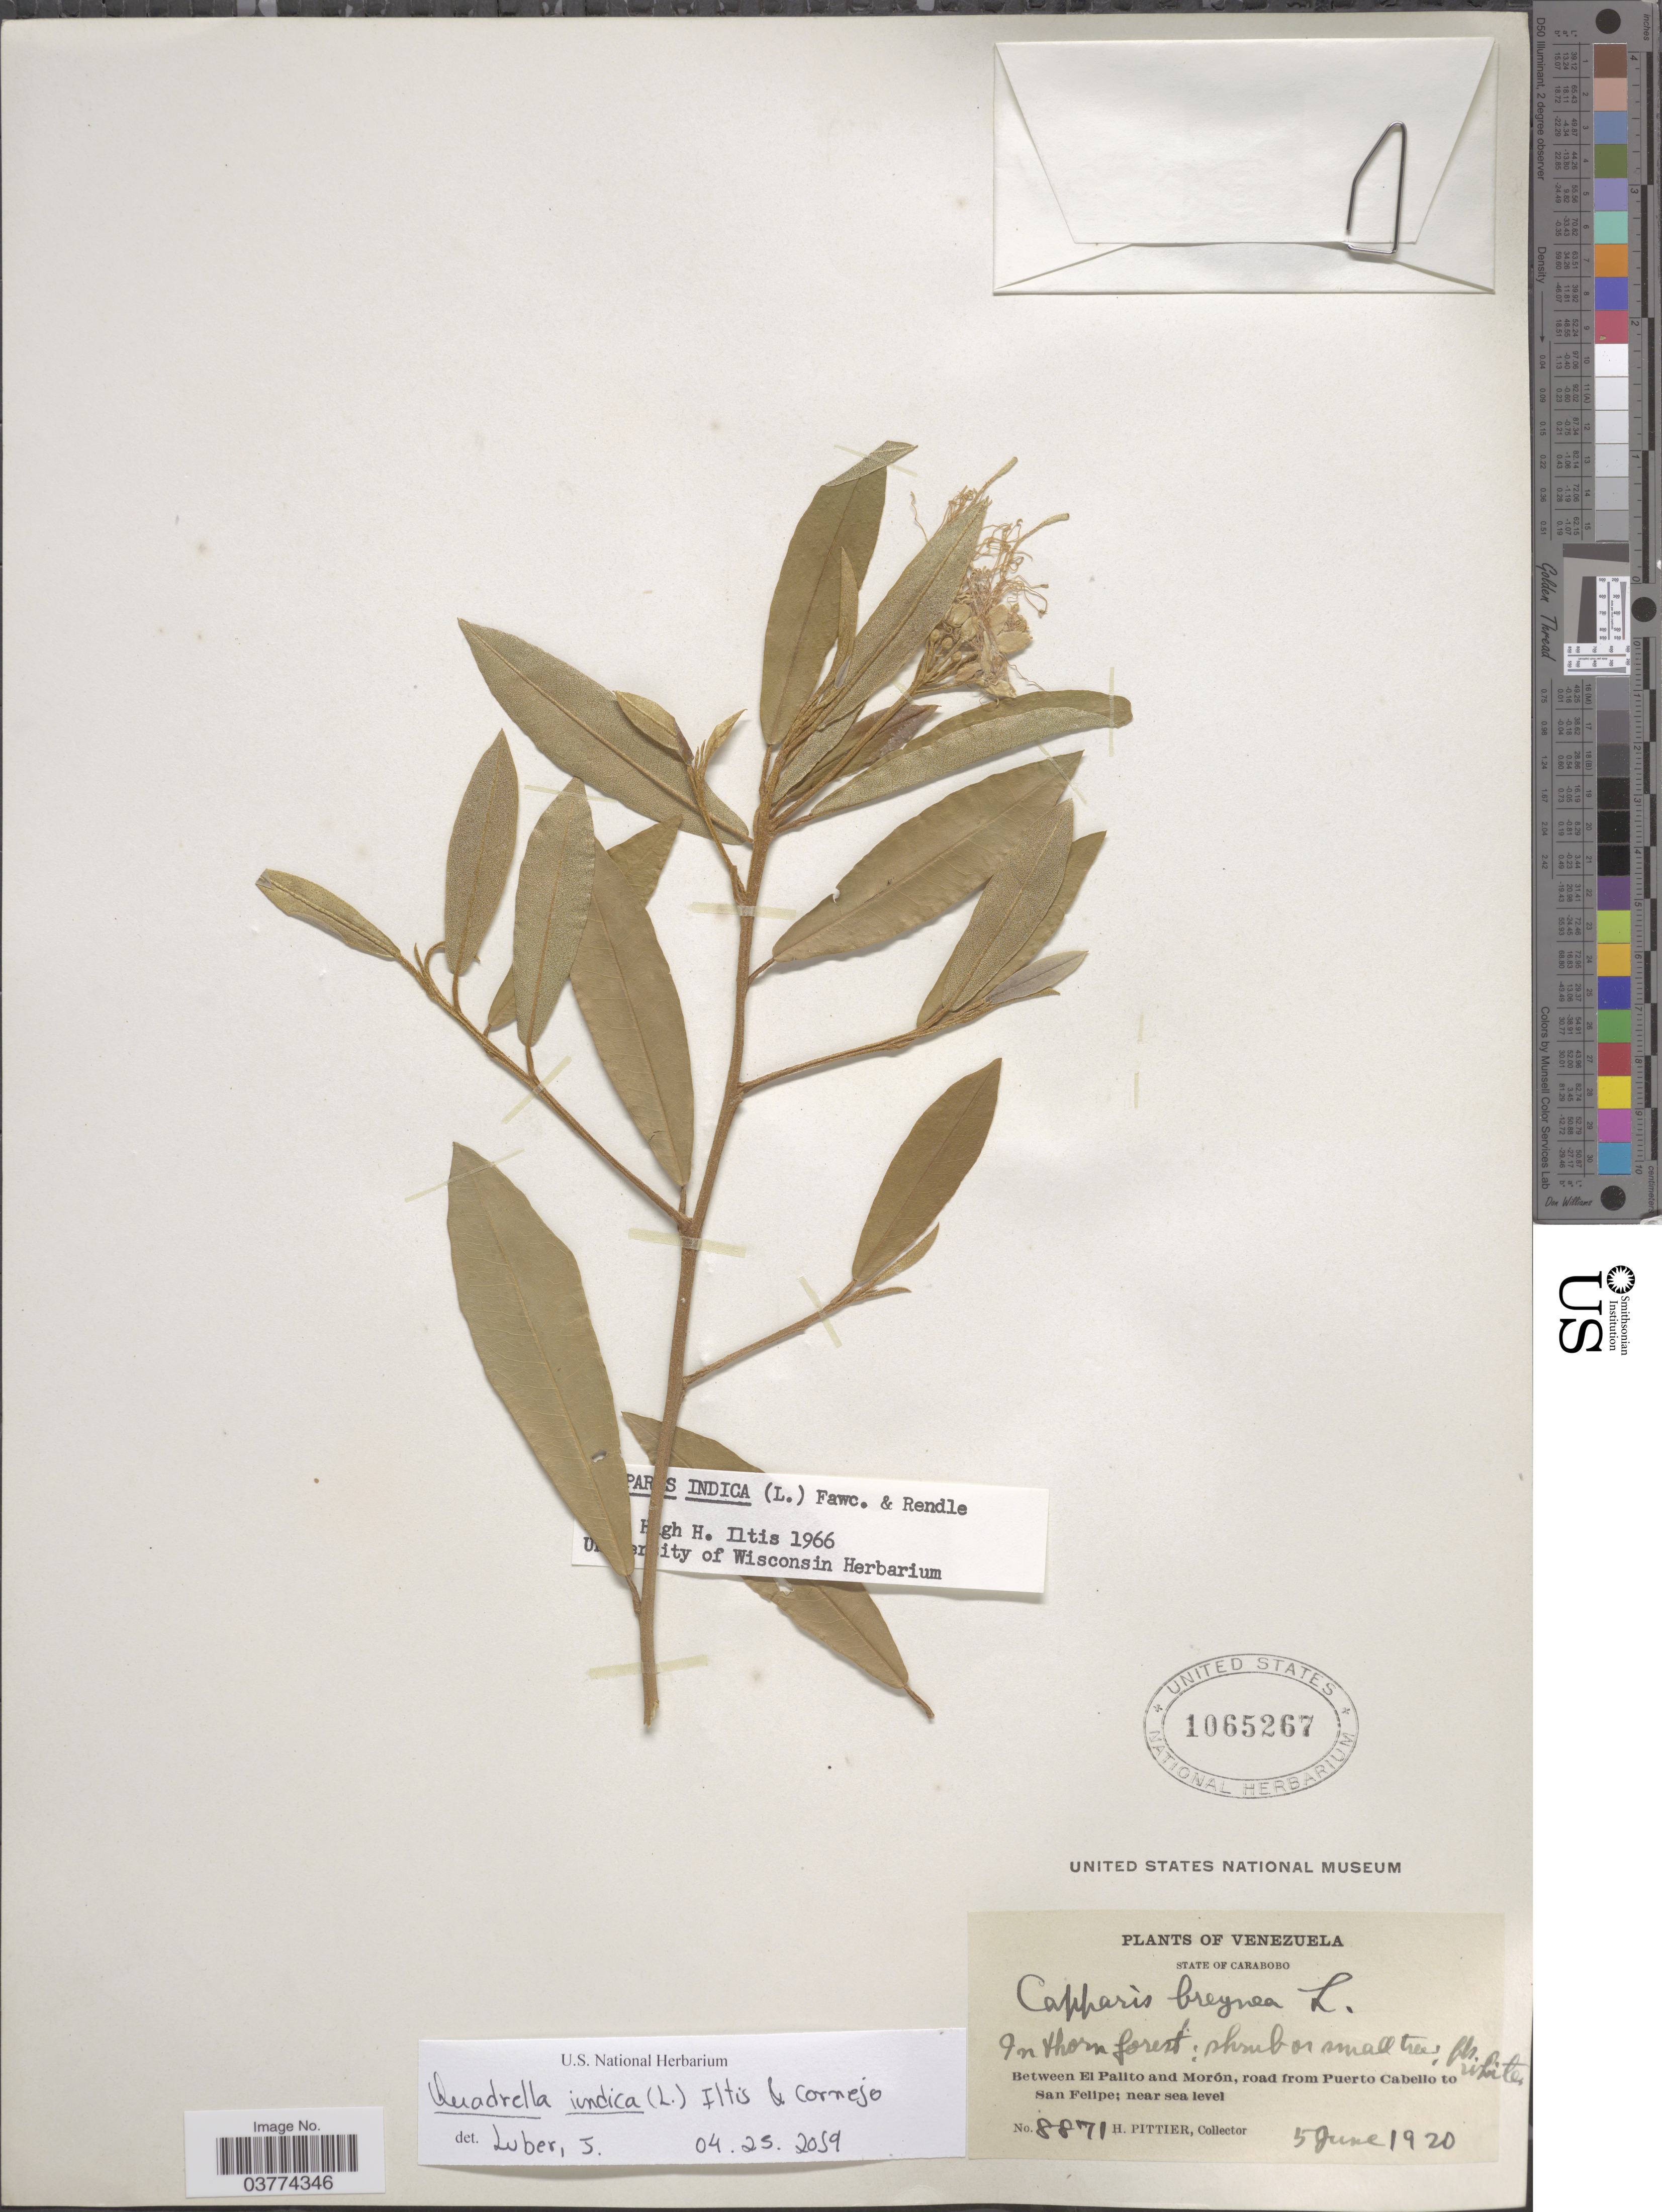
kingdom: Plantae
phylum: Tracheophyta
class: Magnoliopsida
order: Brassicales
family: Capparaceae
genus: Quadrella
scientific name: Quadrella indica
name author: (L.) Iltis & Cornejo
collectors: H. F. Pittier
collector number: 8871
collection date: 1920-06-05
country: Venezuela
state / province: Carabobo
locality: Between El Palito and Morón, road from Puerto Cabello to San Felipe.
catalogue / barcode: US 1065267